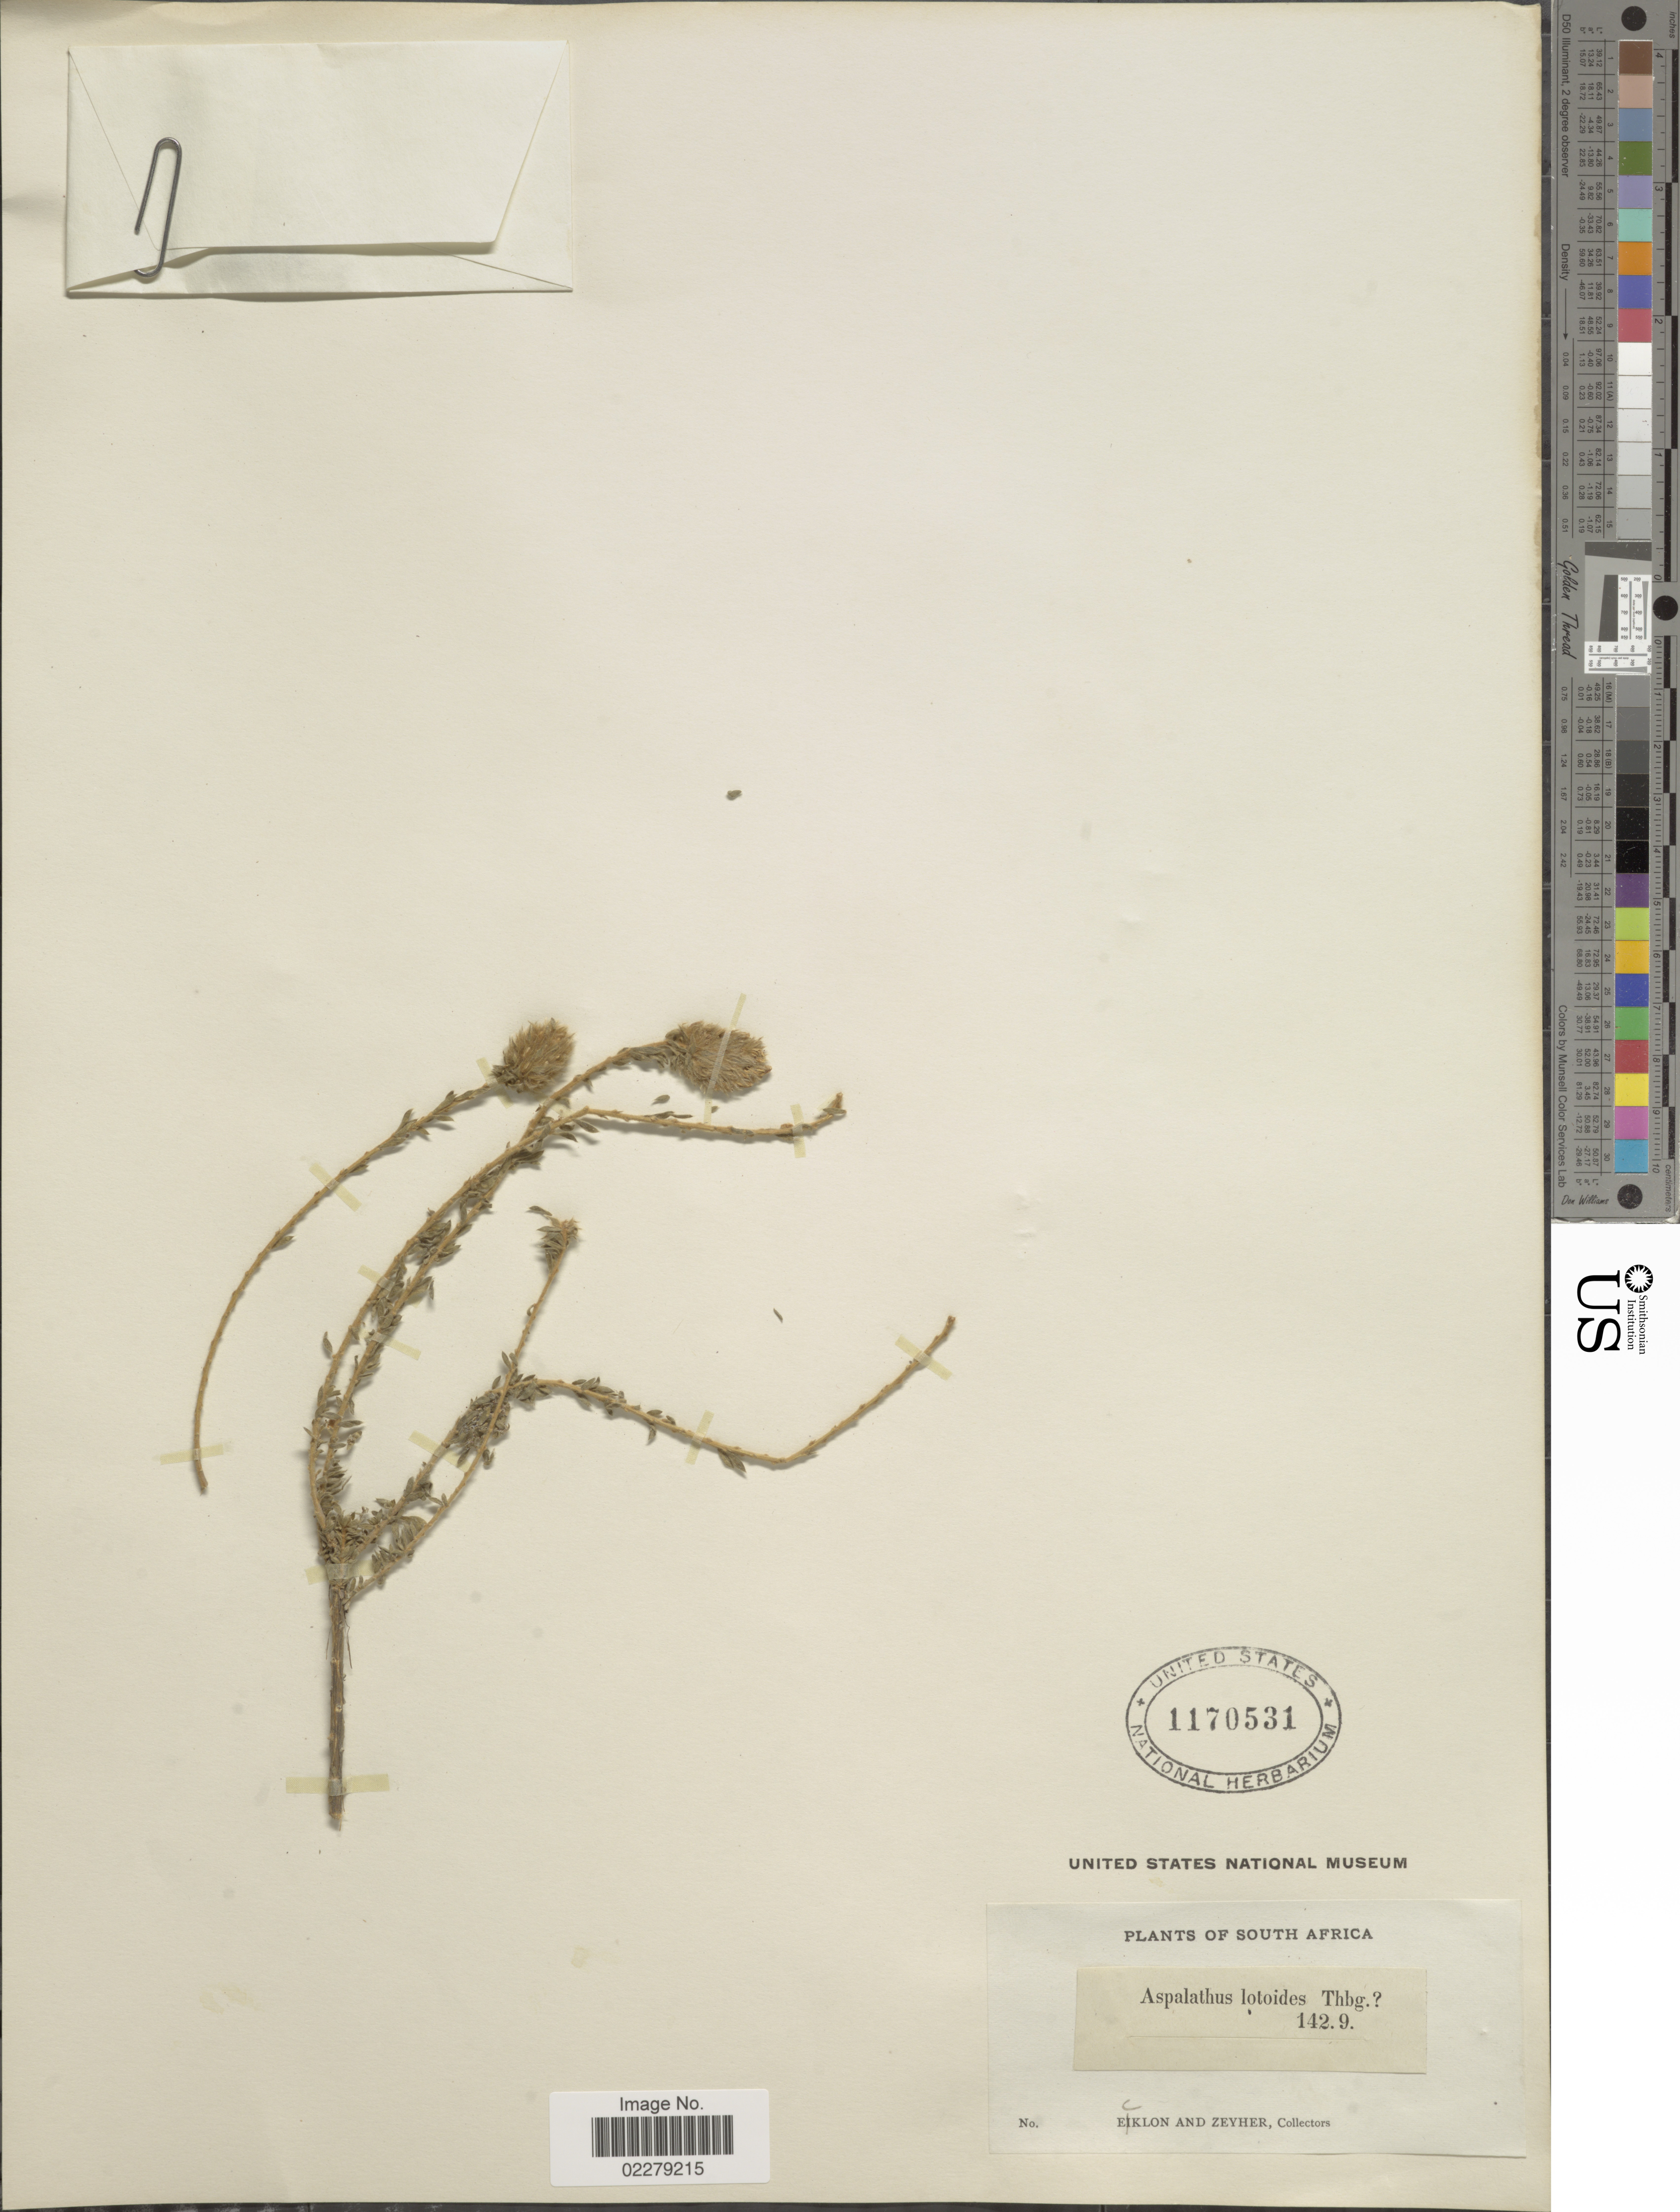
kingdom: Plantae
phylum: Tracheophyta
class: Magnoliopsida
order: Fabales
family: Fabaceae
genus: Aspalathus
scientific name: Aspalathus lotoides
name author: Thunb.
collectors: -. Ecklon & -. Zeyher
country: South Africa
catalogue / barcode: US 1170531